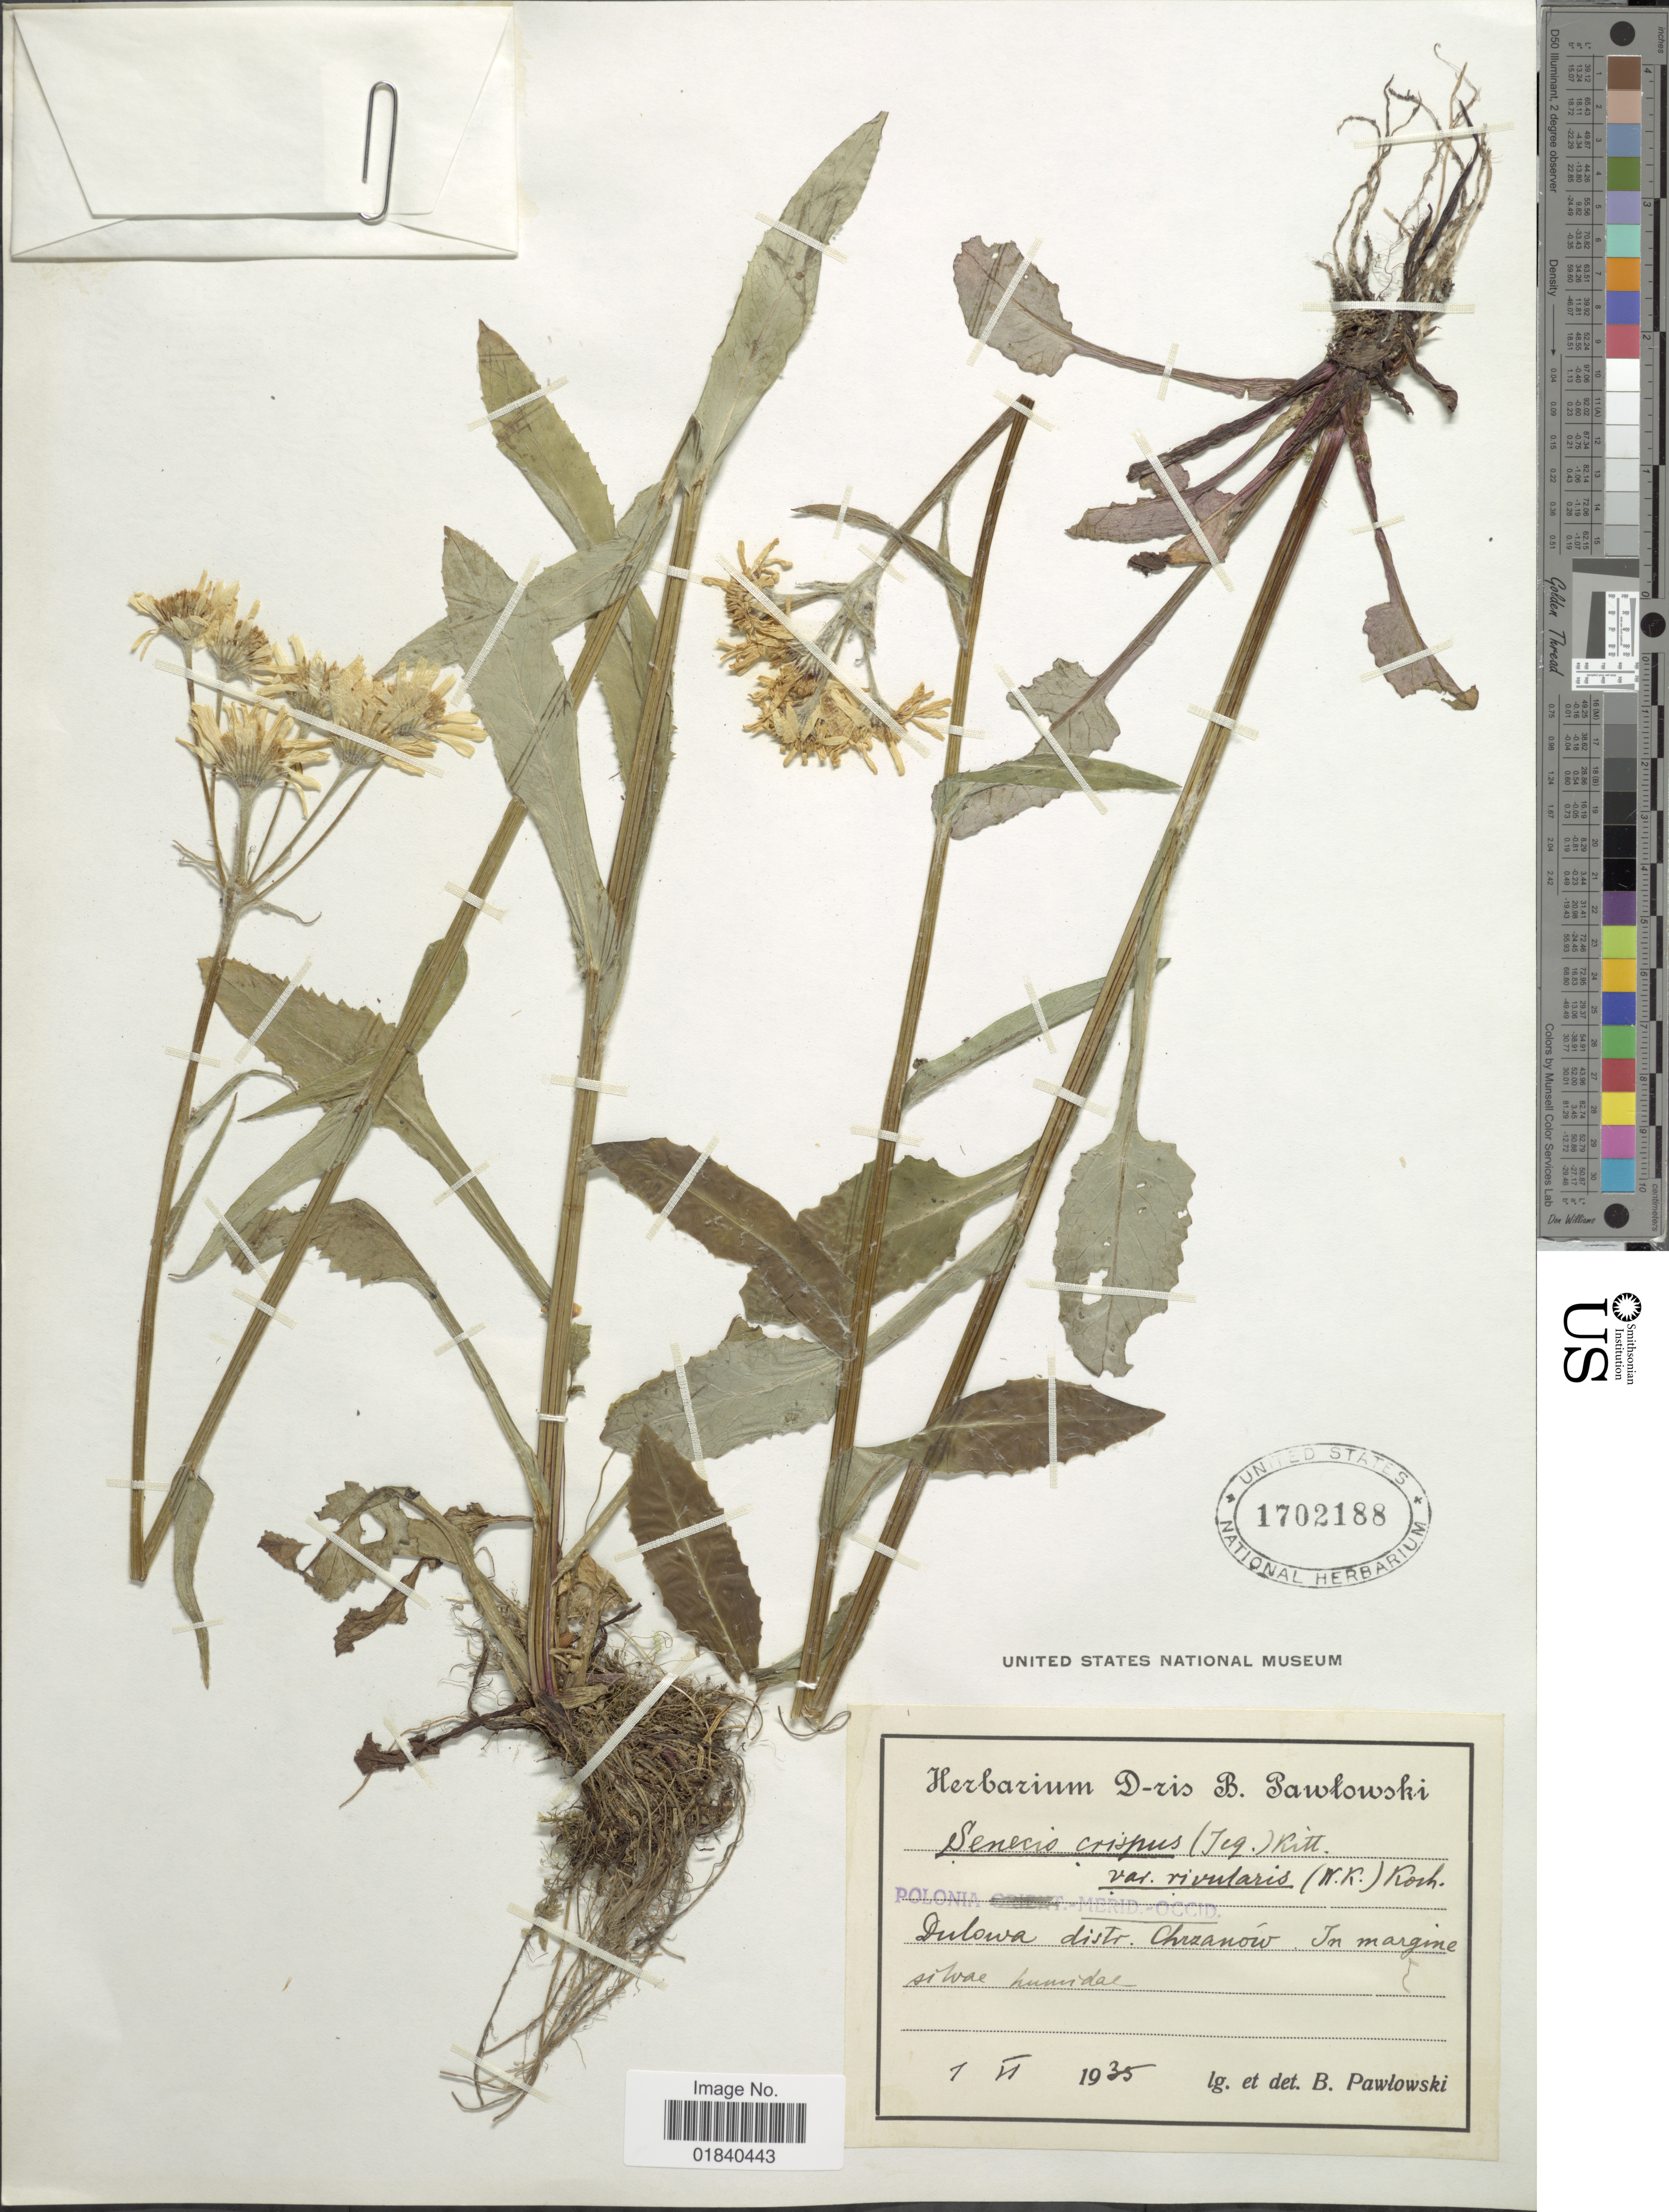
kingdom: Plantae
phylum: Tracheophyta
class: Magnoliopsida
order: Asterales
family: Asteraceae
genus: Tephroseris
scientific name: Tephroseris crispa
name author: (Jacquinot) Rchb.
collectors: B. Pawlowski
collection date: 1935-06-01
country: Poland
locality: Dulowa distr. Chrzanow. In margine silvae humidae.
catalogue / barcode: US 1702188